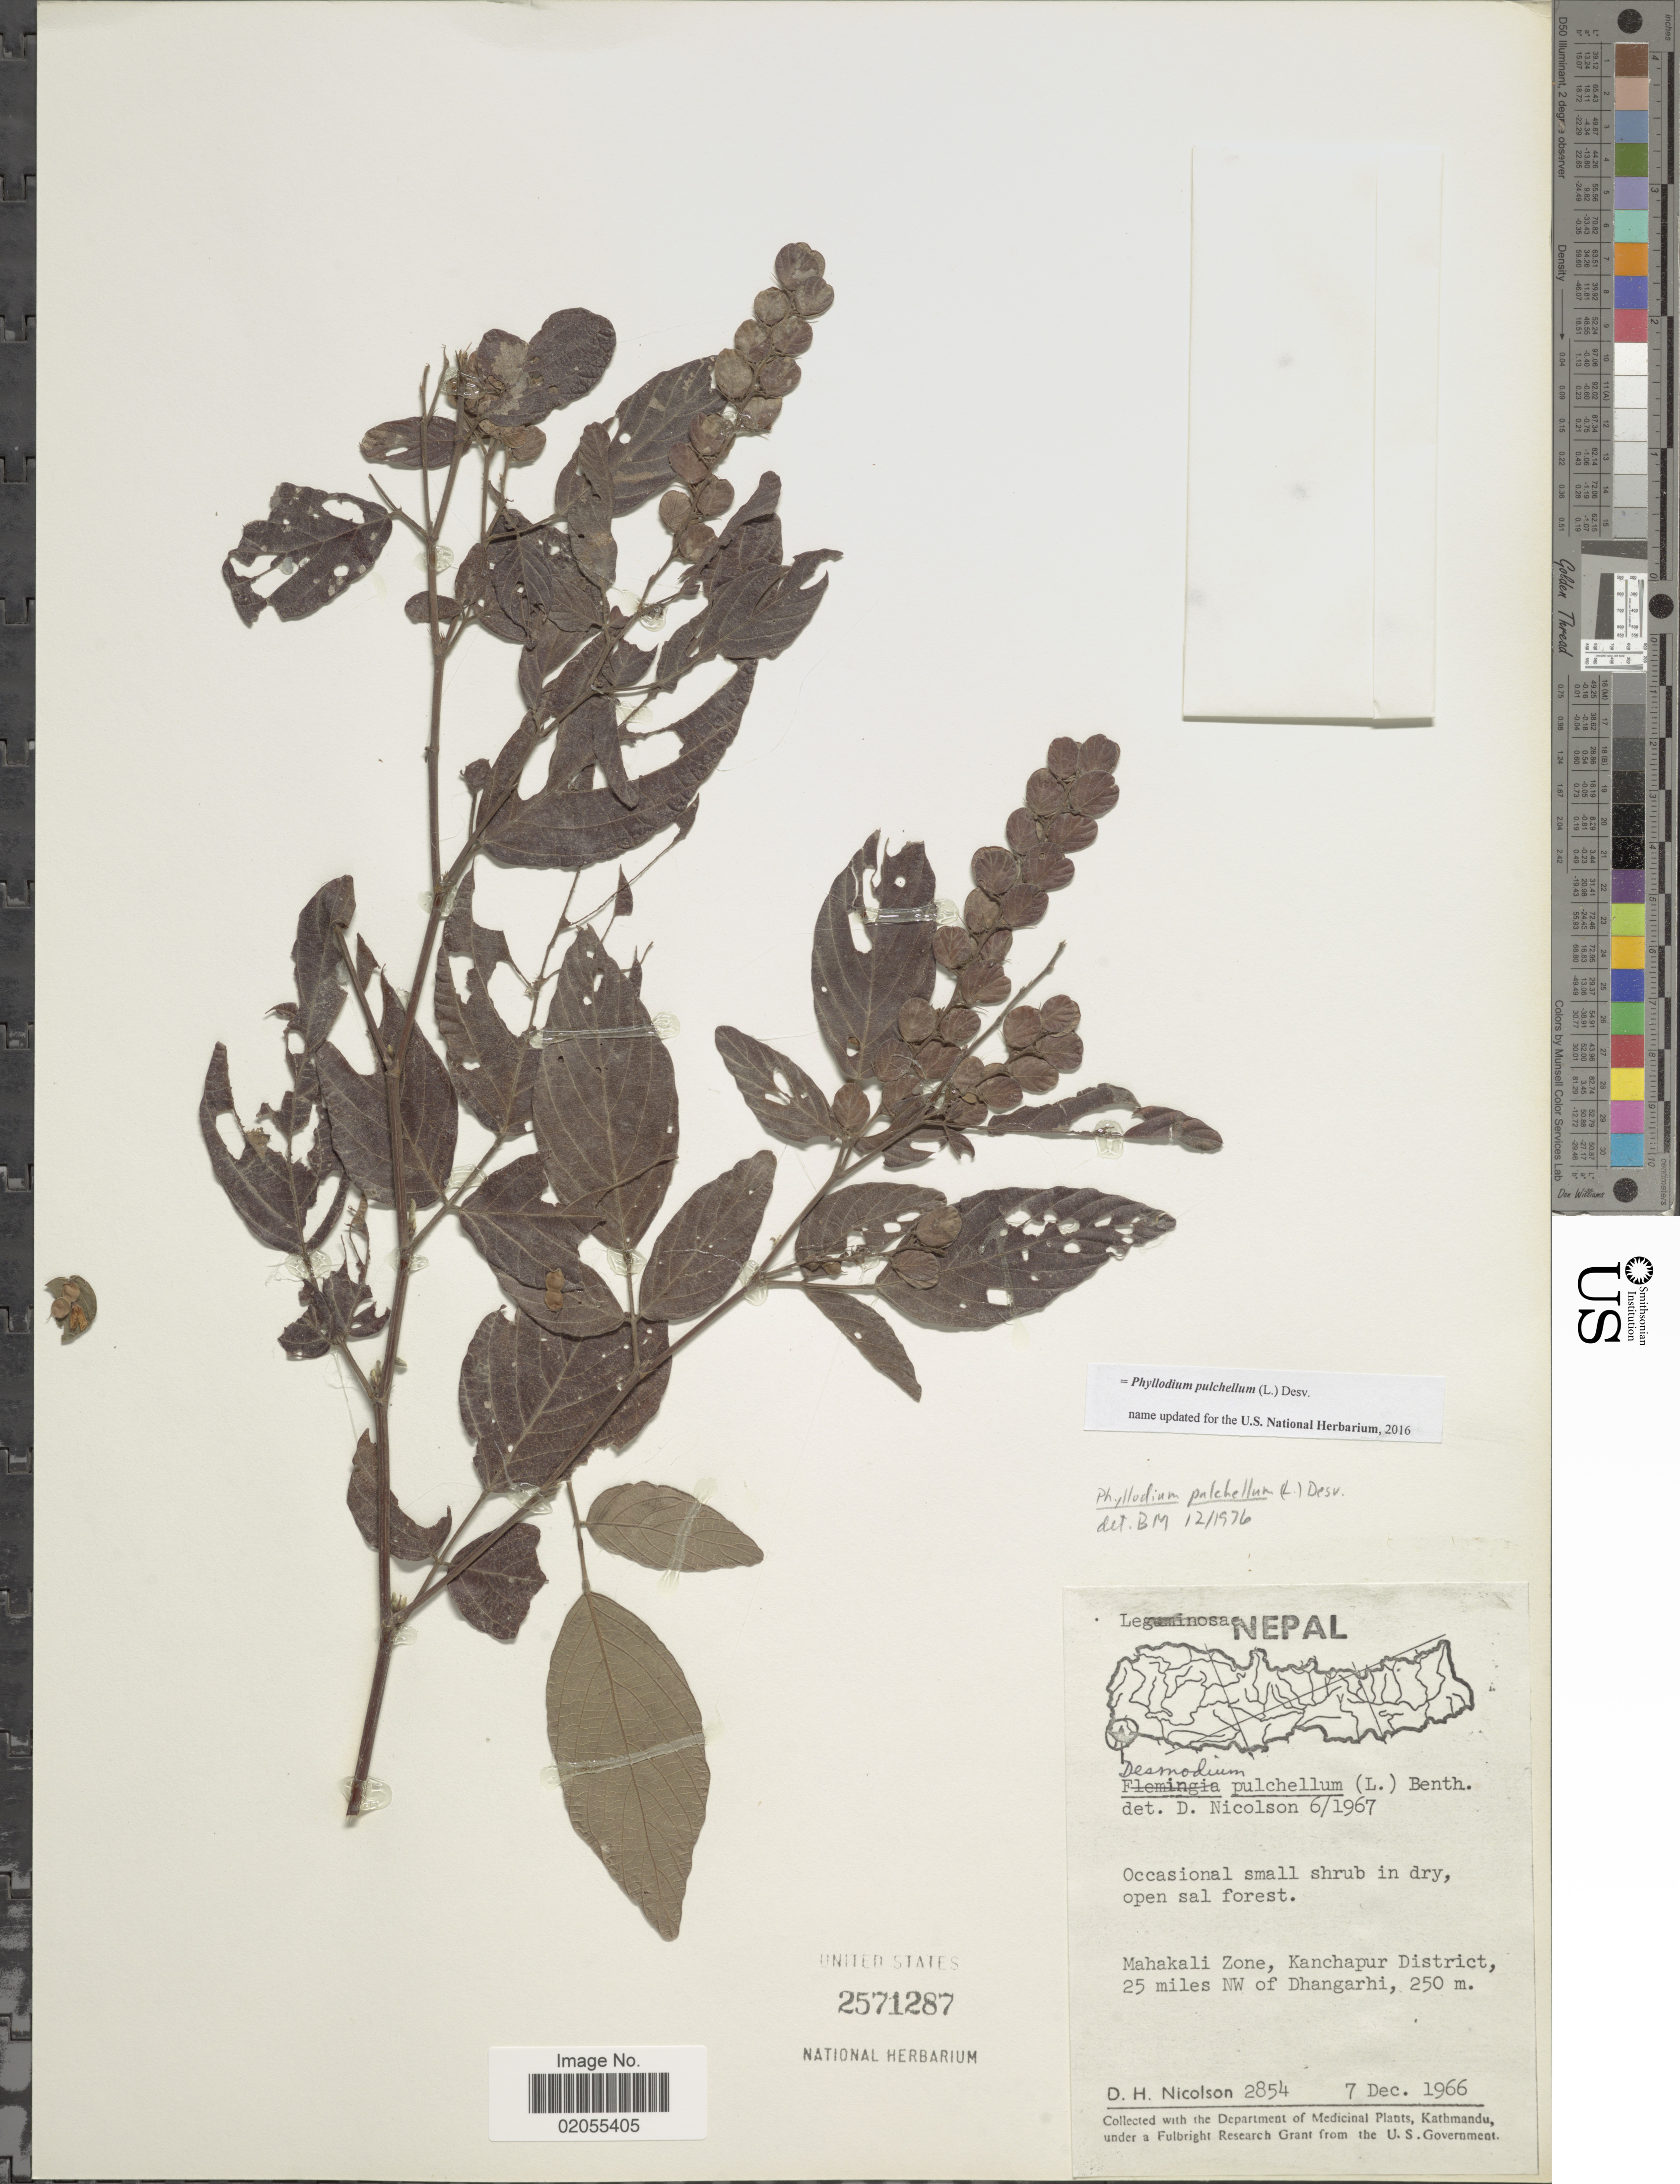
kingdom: Plantae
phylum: Tracheophyta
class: Magnoliopsida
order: Fabales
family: Fabaceae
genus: Phyllodium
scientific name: Phyllodium pulchellum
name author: (L.) Desv.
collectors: D. H. Nicolson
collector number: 2854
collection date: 1966-12-07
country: Nepal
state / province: Mahakali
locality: Mahakali Zone, Kanchapur District, 25 miles NW of Dhangarhi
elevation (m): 250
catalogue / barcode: US 2571287